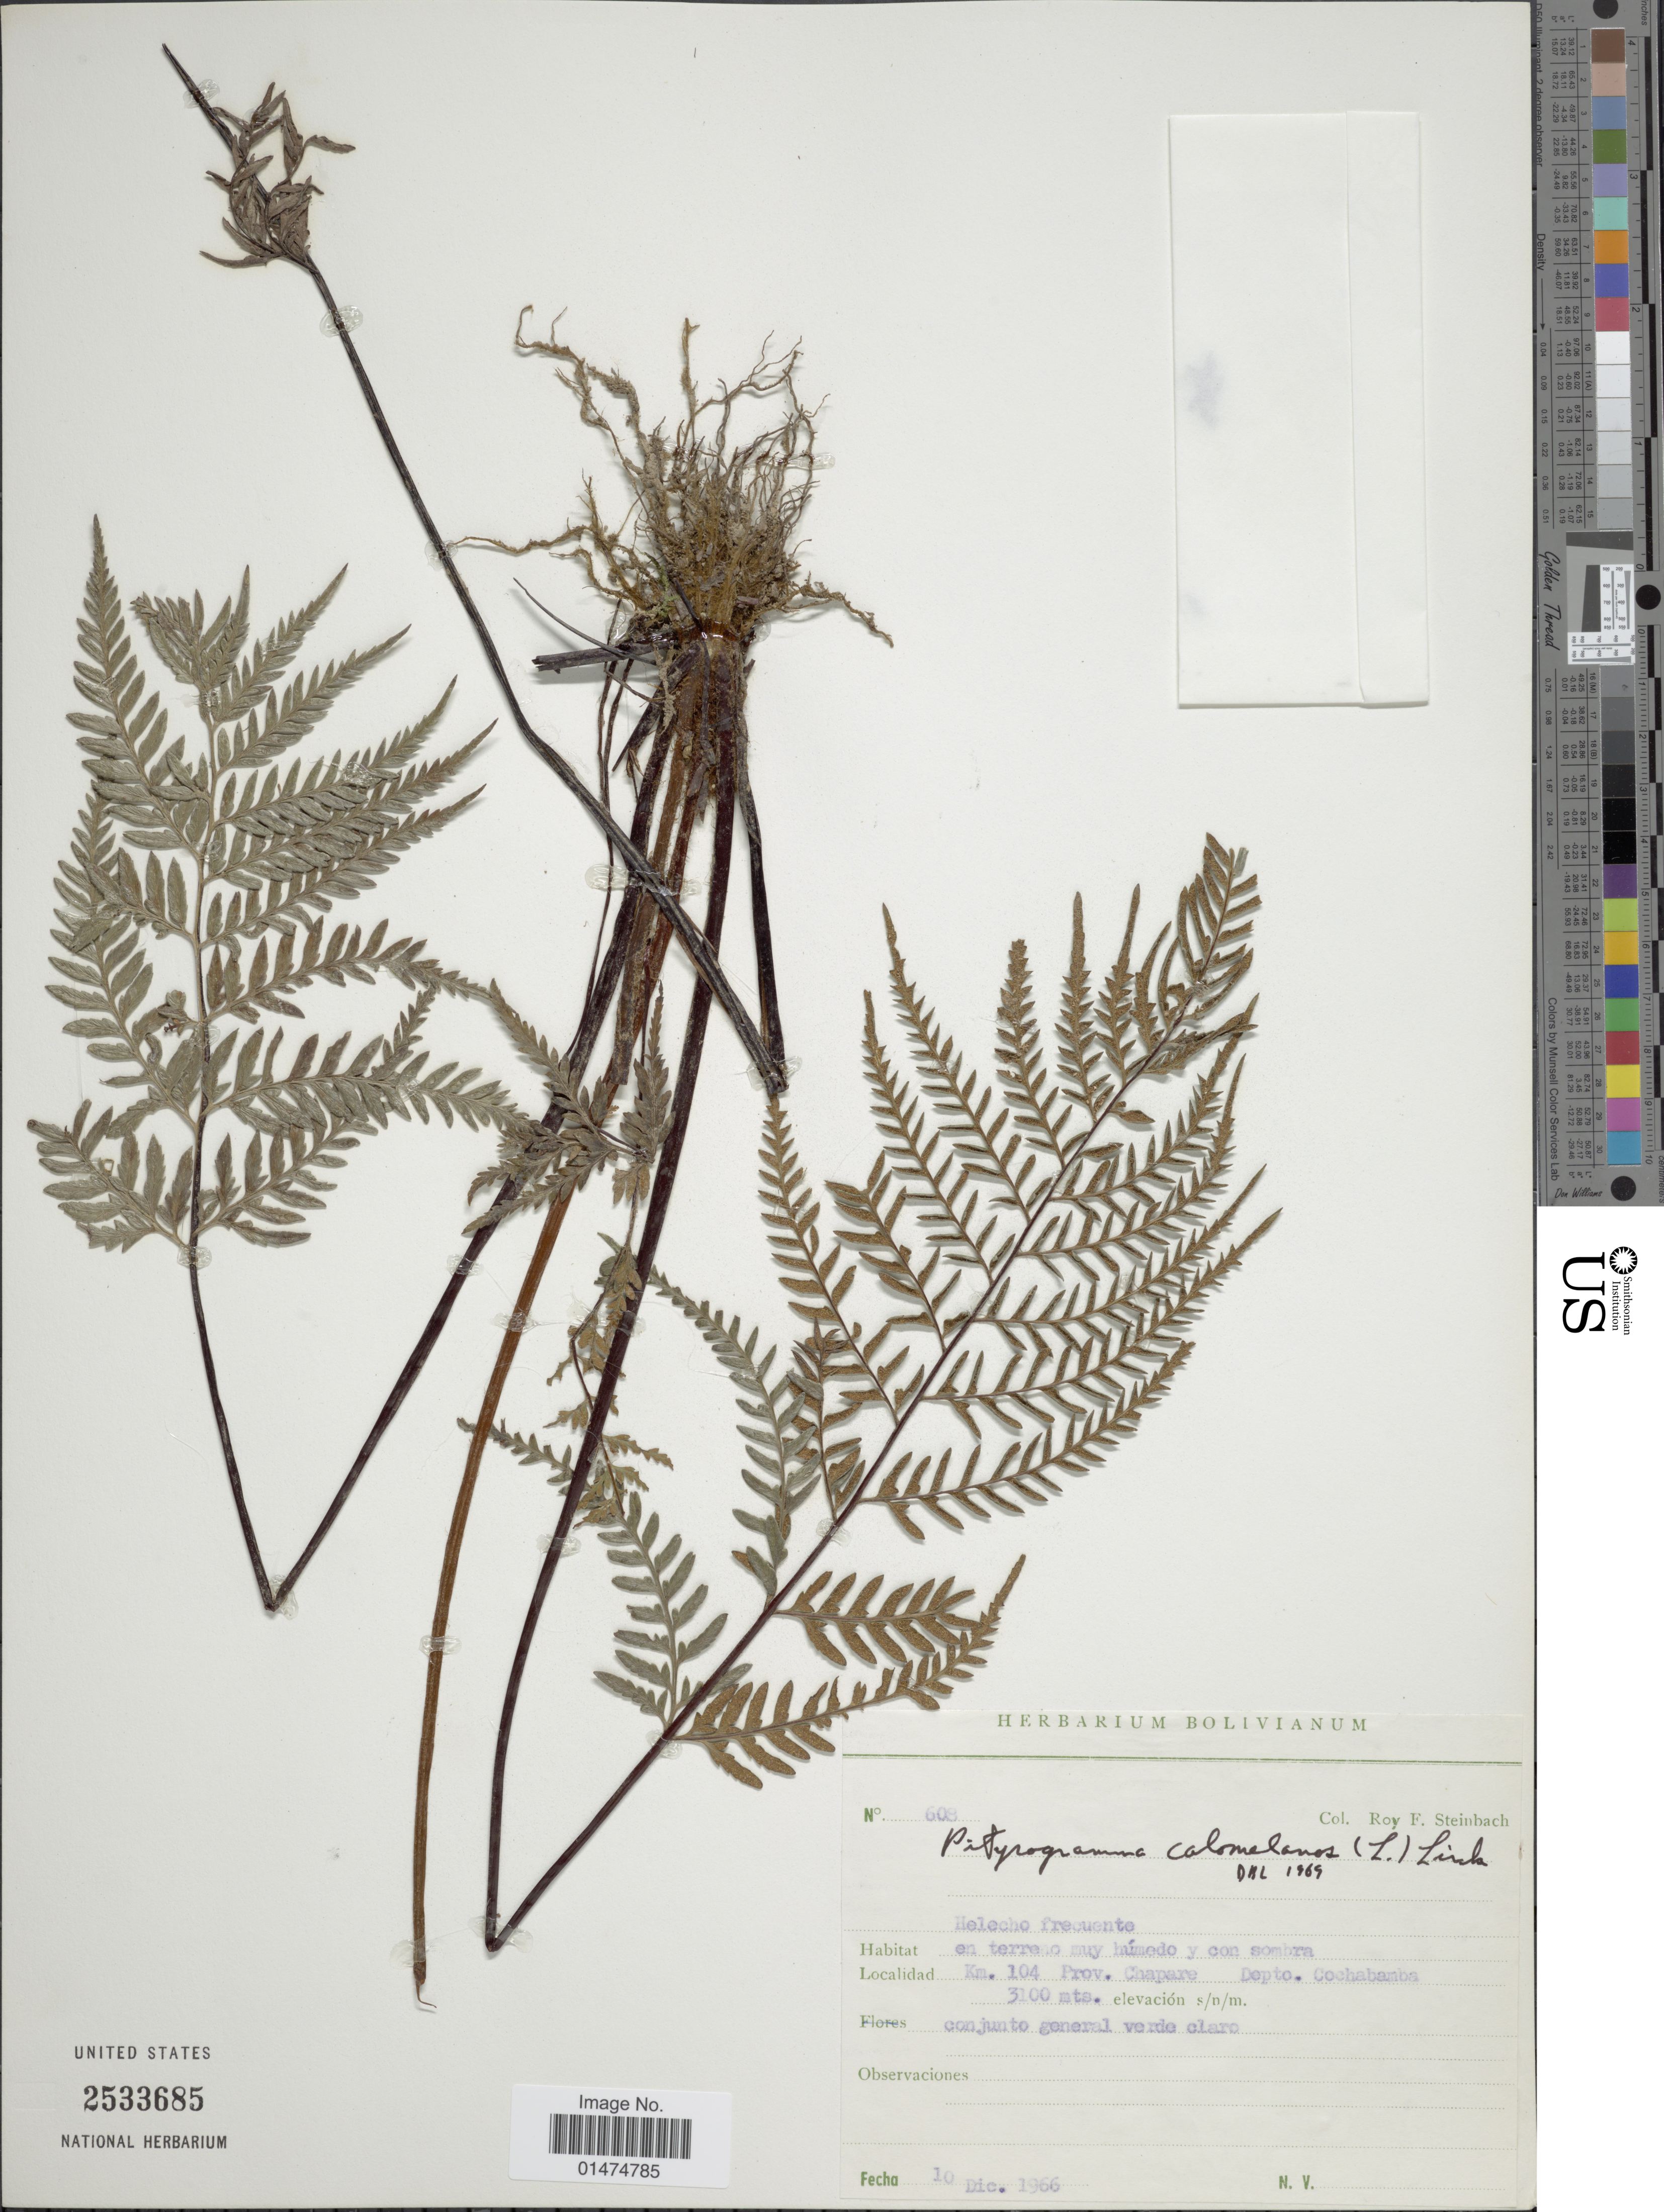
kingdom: Plantae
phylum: Tracheophyta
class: Polypodiopsida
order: Polypodiales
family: Pteridaceae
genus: Pityrogramma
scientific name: Pityrogramma calomelanos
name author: (L.) Link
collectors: R. F. Steinbach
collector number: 608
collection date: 1966-12-10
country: Bolivia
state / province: Cochabamba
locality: Km. 104 Prov. Chapare Depto. Cochabamba.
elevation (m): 3100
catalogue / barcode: US 2533685